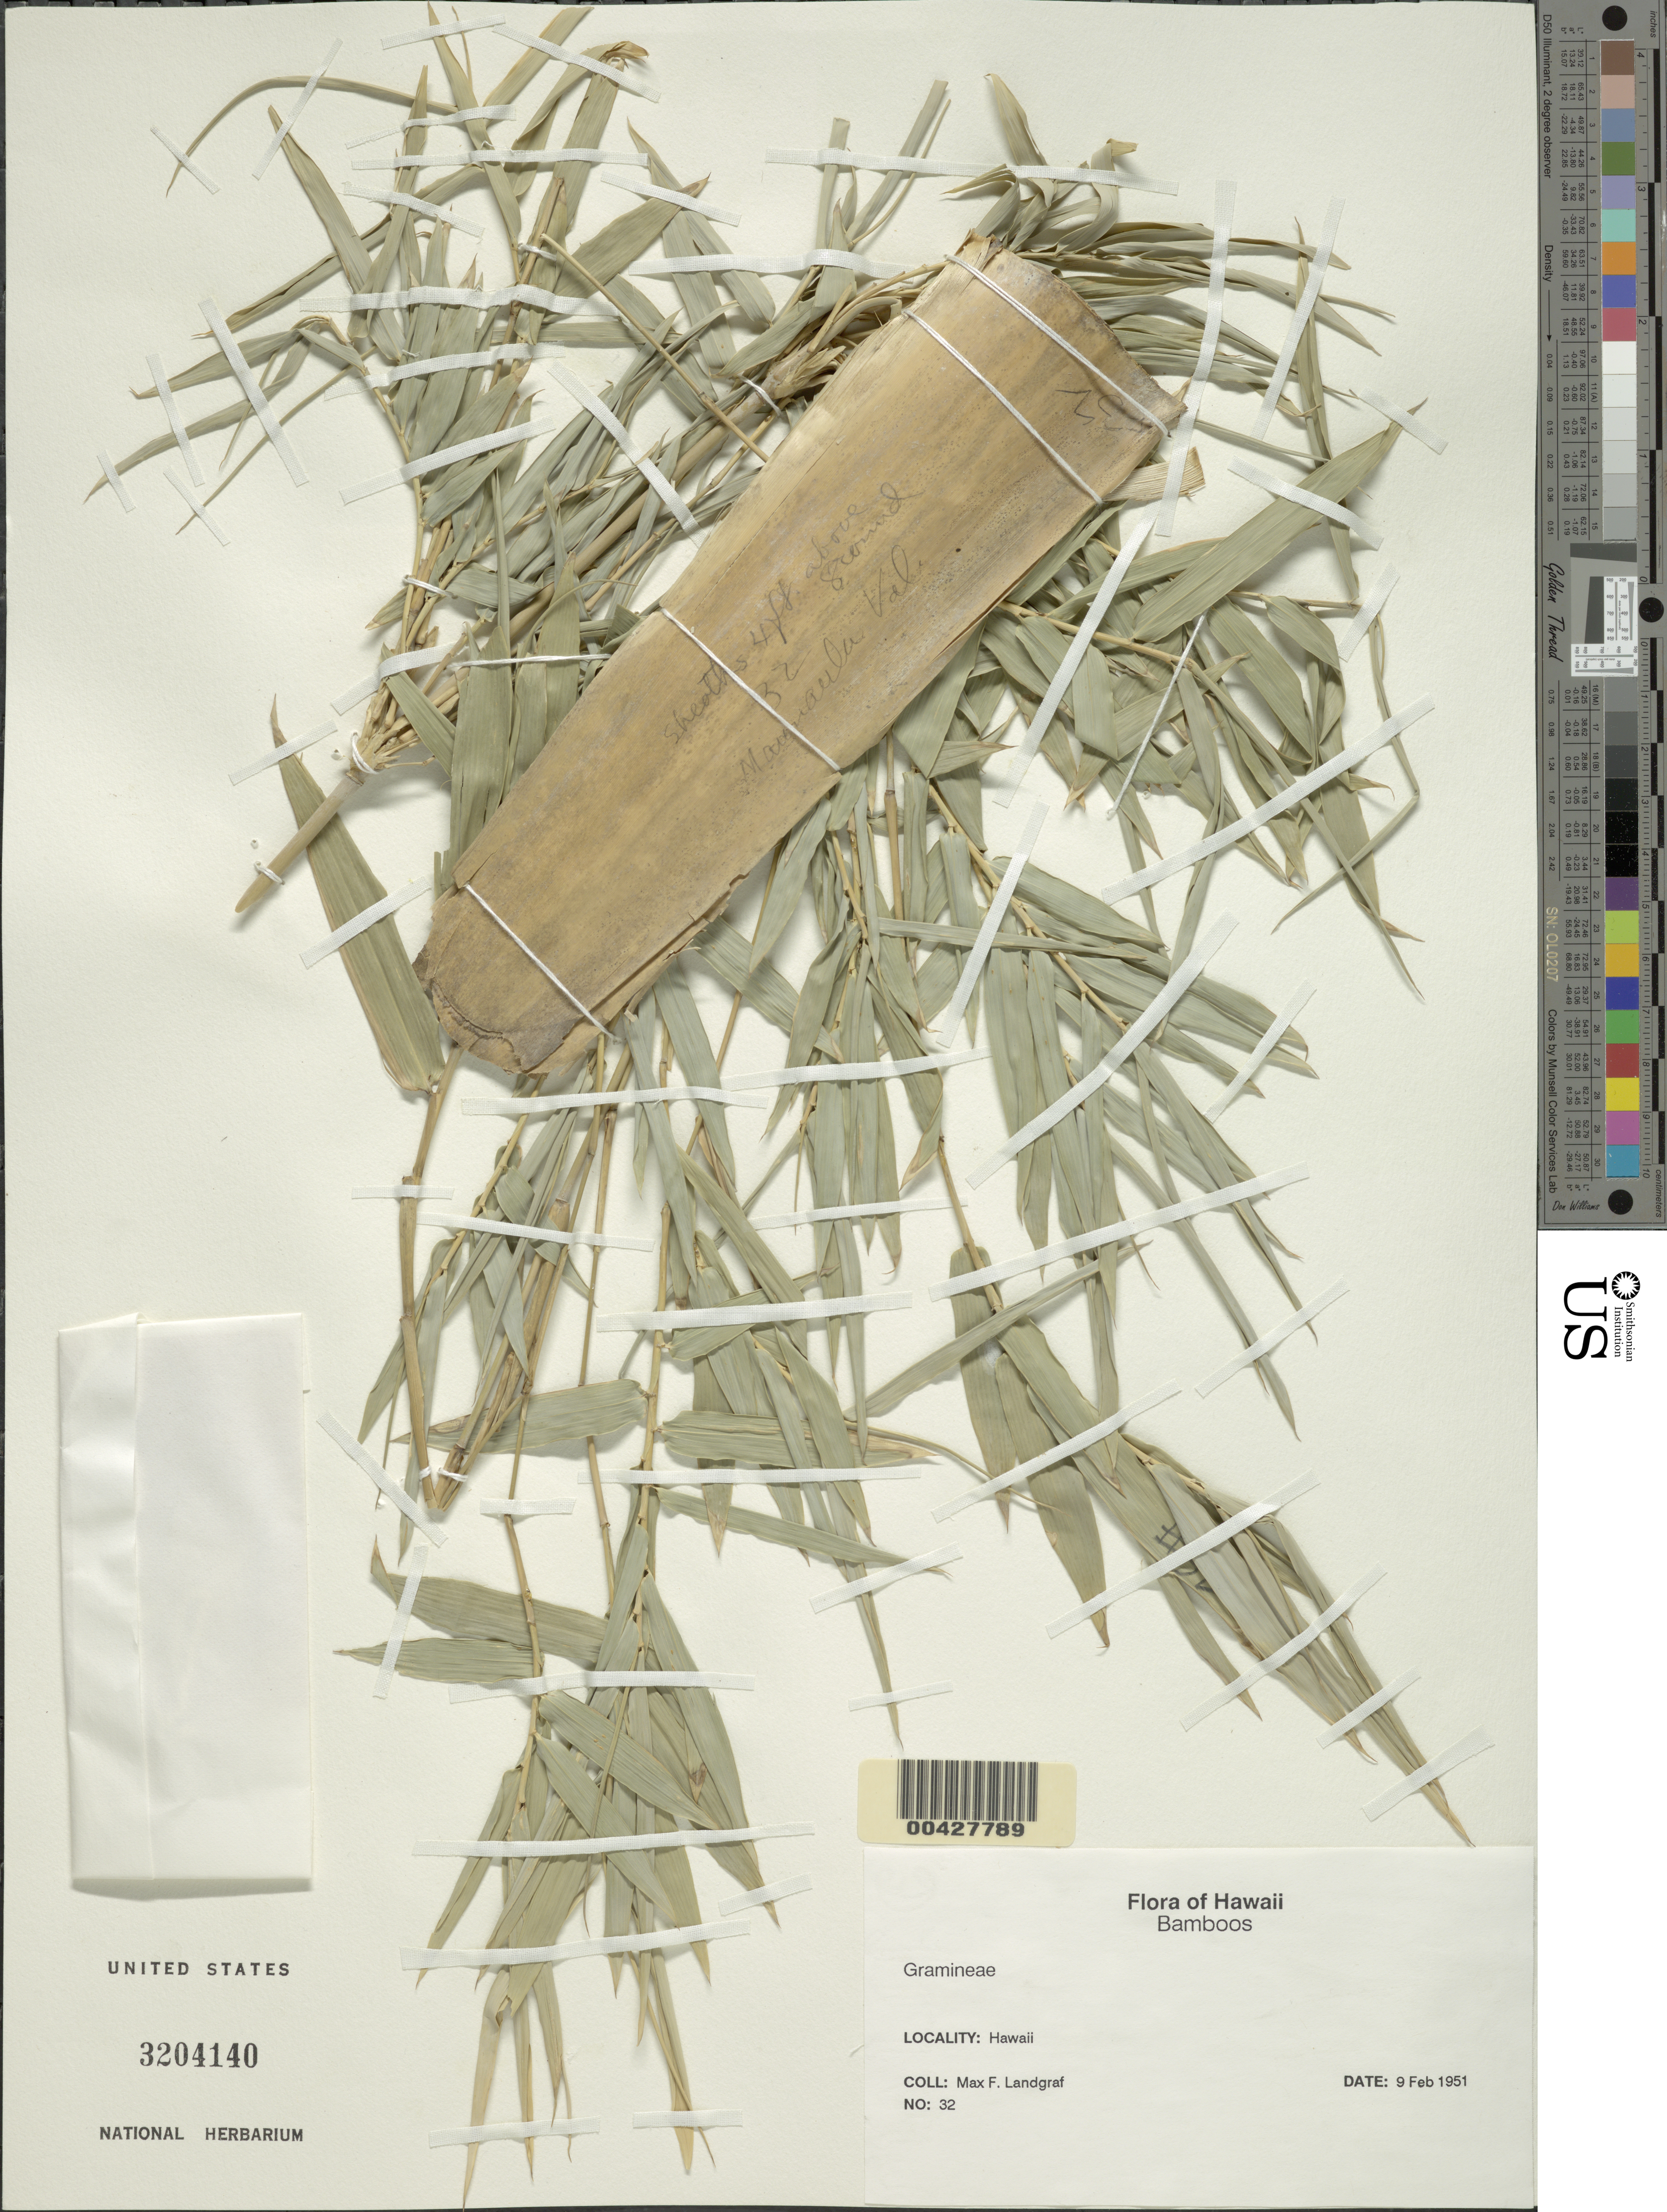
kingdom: Plantae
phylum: Tracheophyta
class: Liliopsida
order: Poales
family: Poaceae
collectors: M. Landgraf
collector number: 32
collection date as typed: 09 Feb 1951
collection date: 1951-02-09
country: United States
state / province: Hawaii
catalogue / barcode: US 3204140